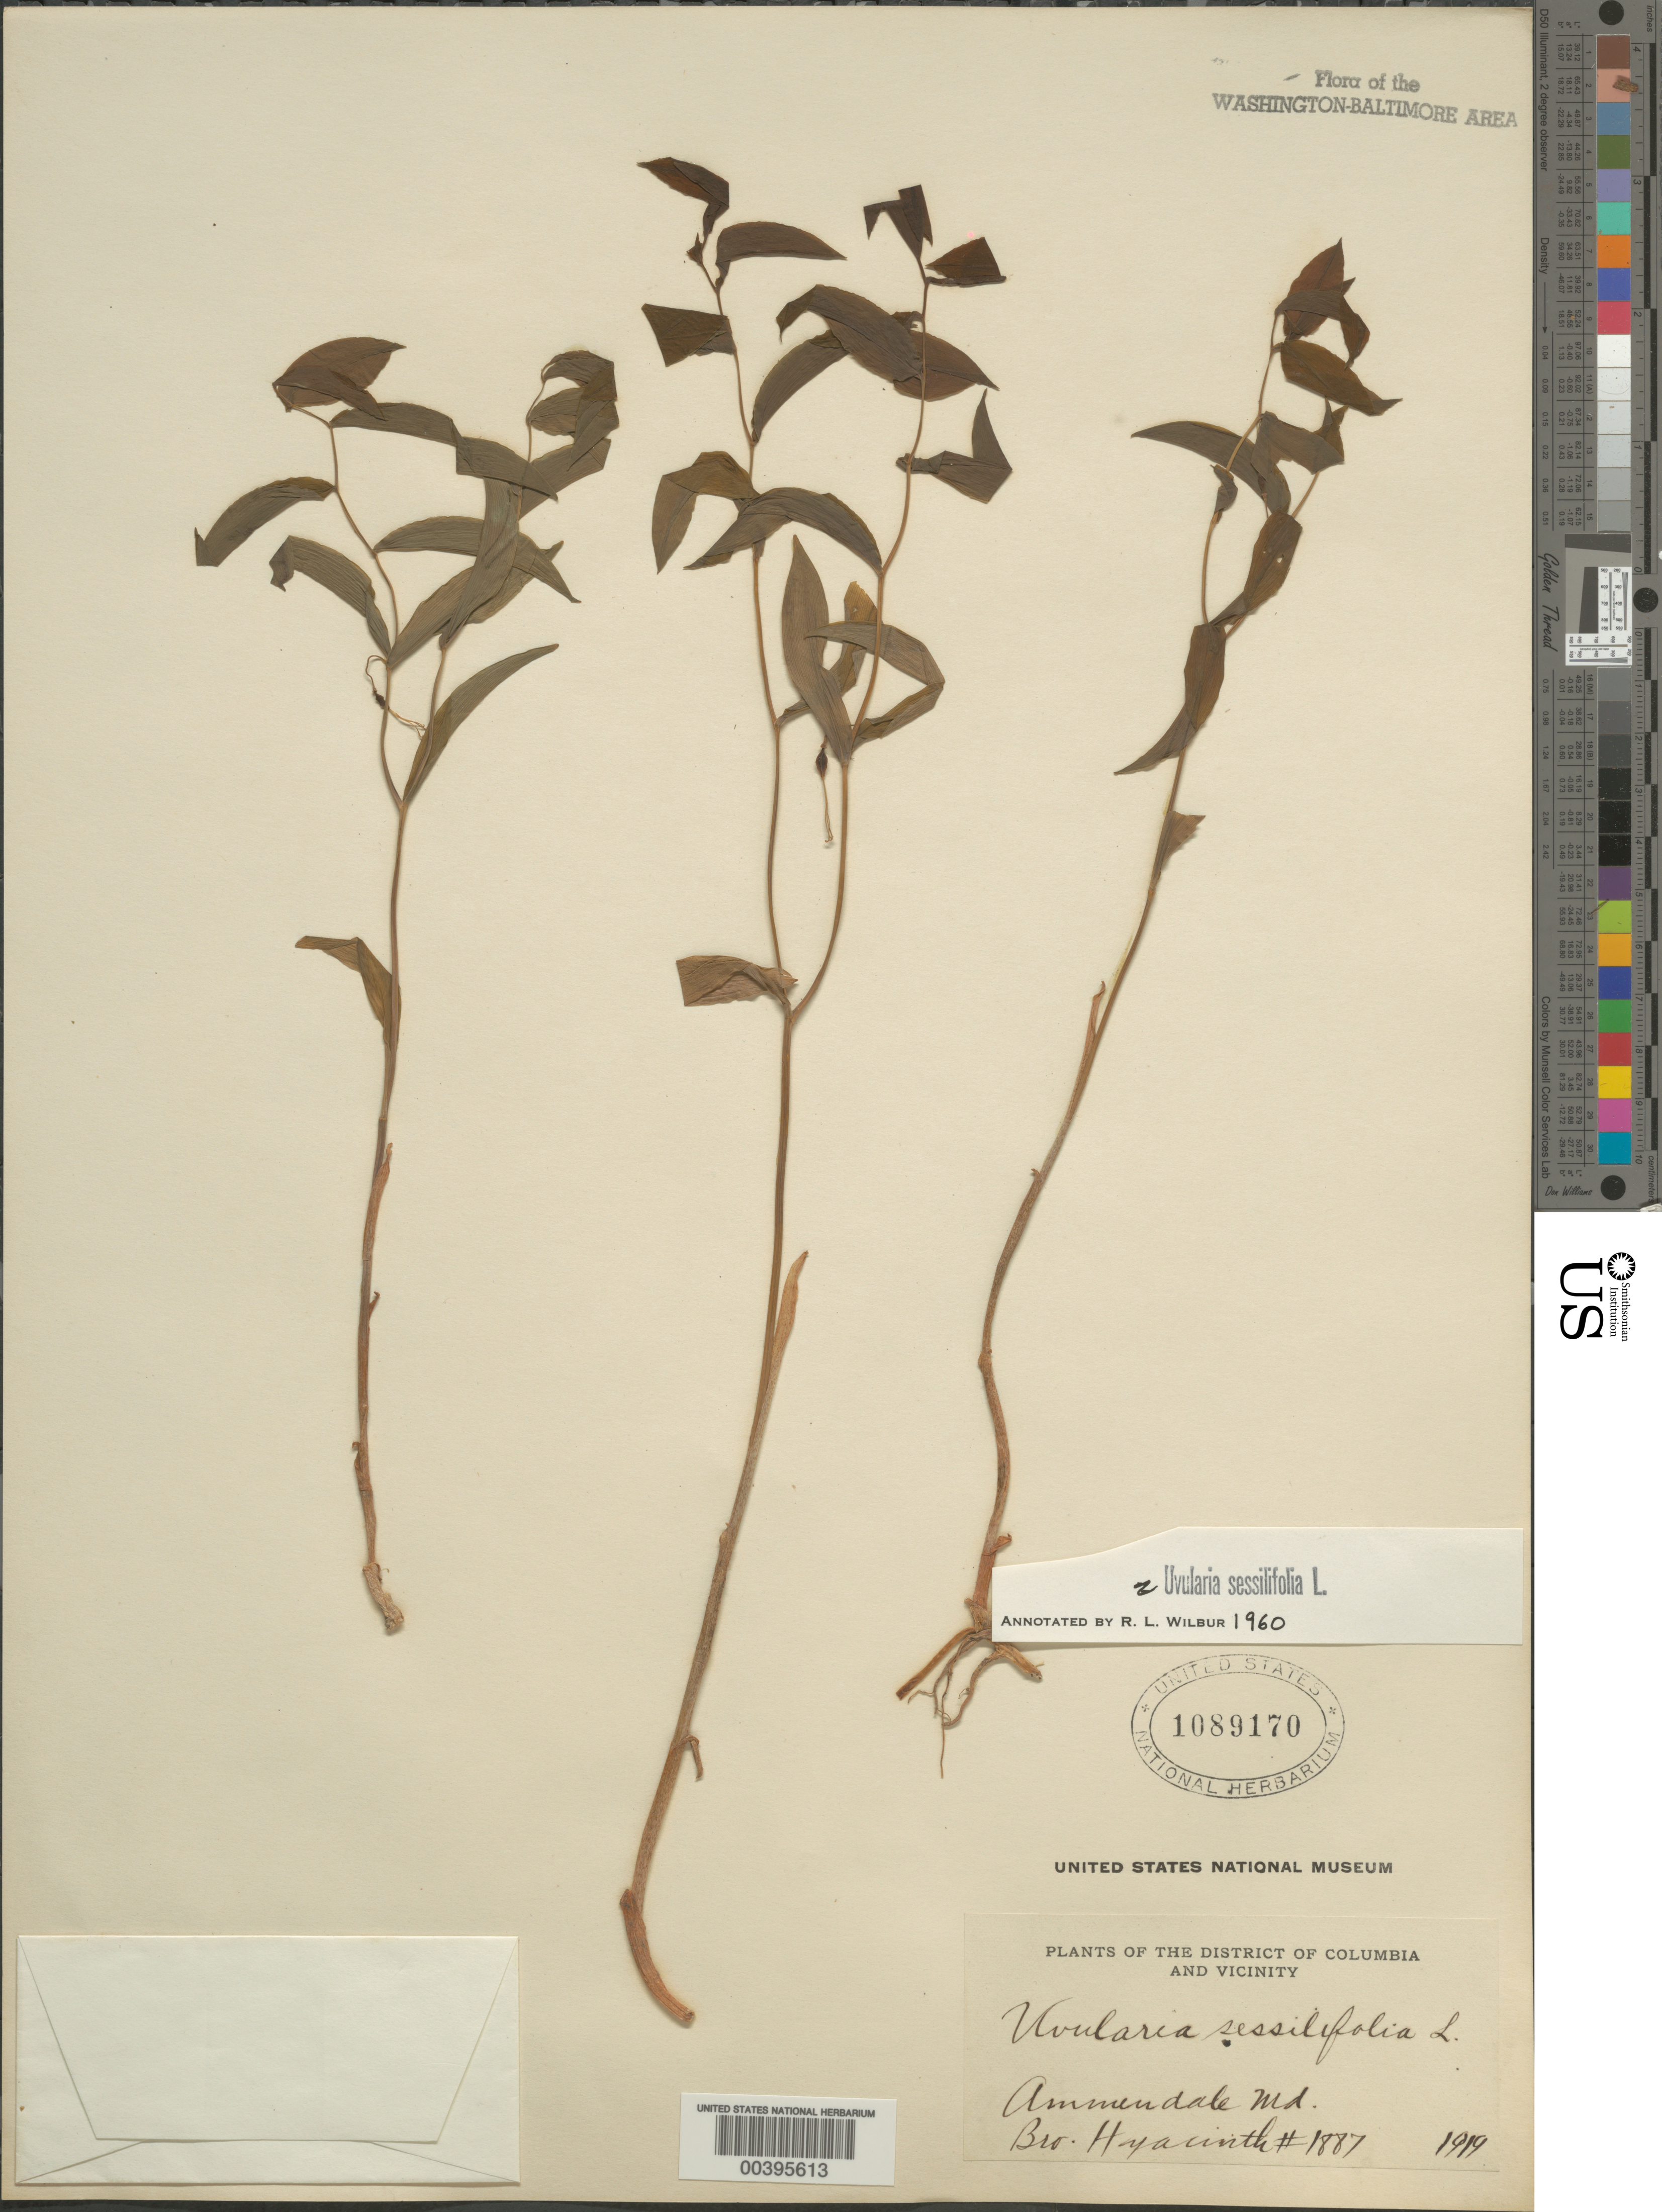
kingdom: Plantae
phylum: Tracheophyta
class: Liliopsida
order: Liliales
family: Colchicaceae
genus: Uvularia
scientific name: Uvularia sessilifolia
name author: L.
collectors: F. Hyacinth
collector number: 1887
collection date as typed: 1919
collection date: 1919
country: United States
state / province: Maryland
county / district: Prince George's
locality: Ammendale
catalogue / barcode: US 1089170